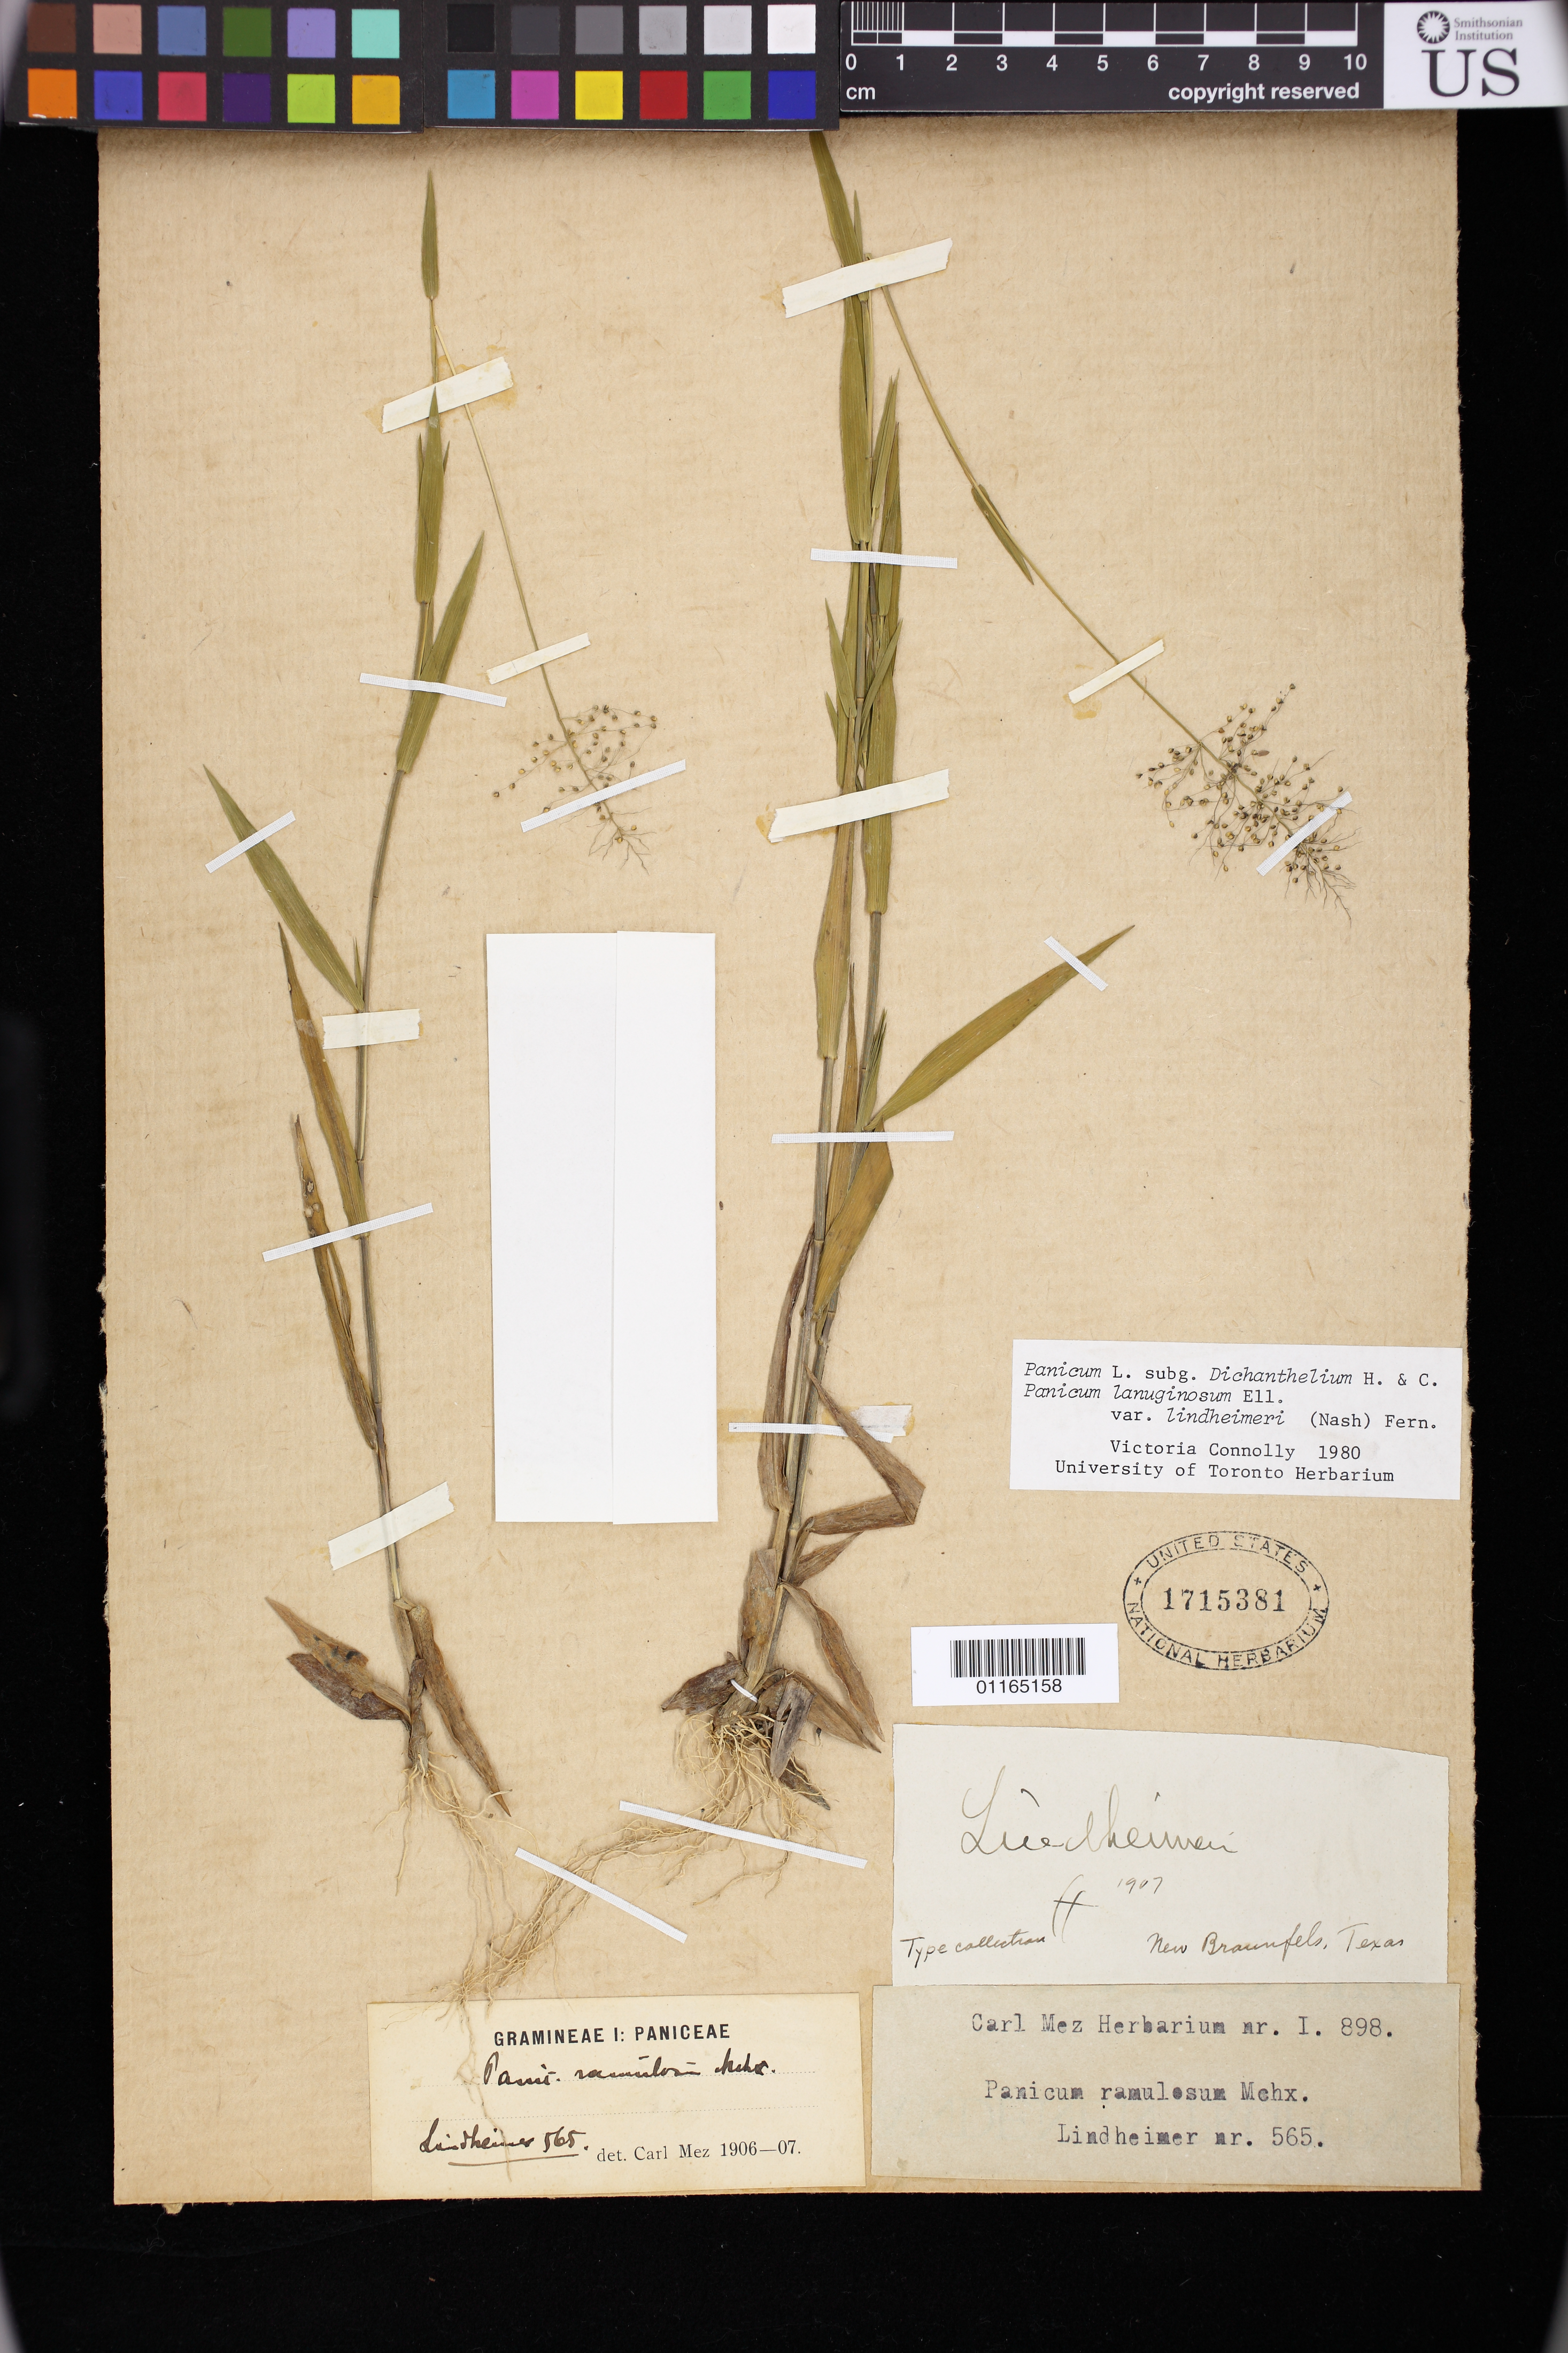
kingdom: Plantae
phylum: Tracheophyta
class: Liliopsida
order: Poales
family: Poaceae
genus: Panicum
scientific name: Panicum lindheimeri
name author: Nash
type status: Isotype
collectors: F. J. Lindheimer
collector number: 565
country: United States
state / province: Texas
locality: New Braunfels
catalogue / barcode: US 1715381